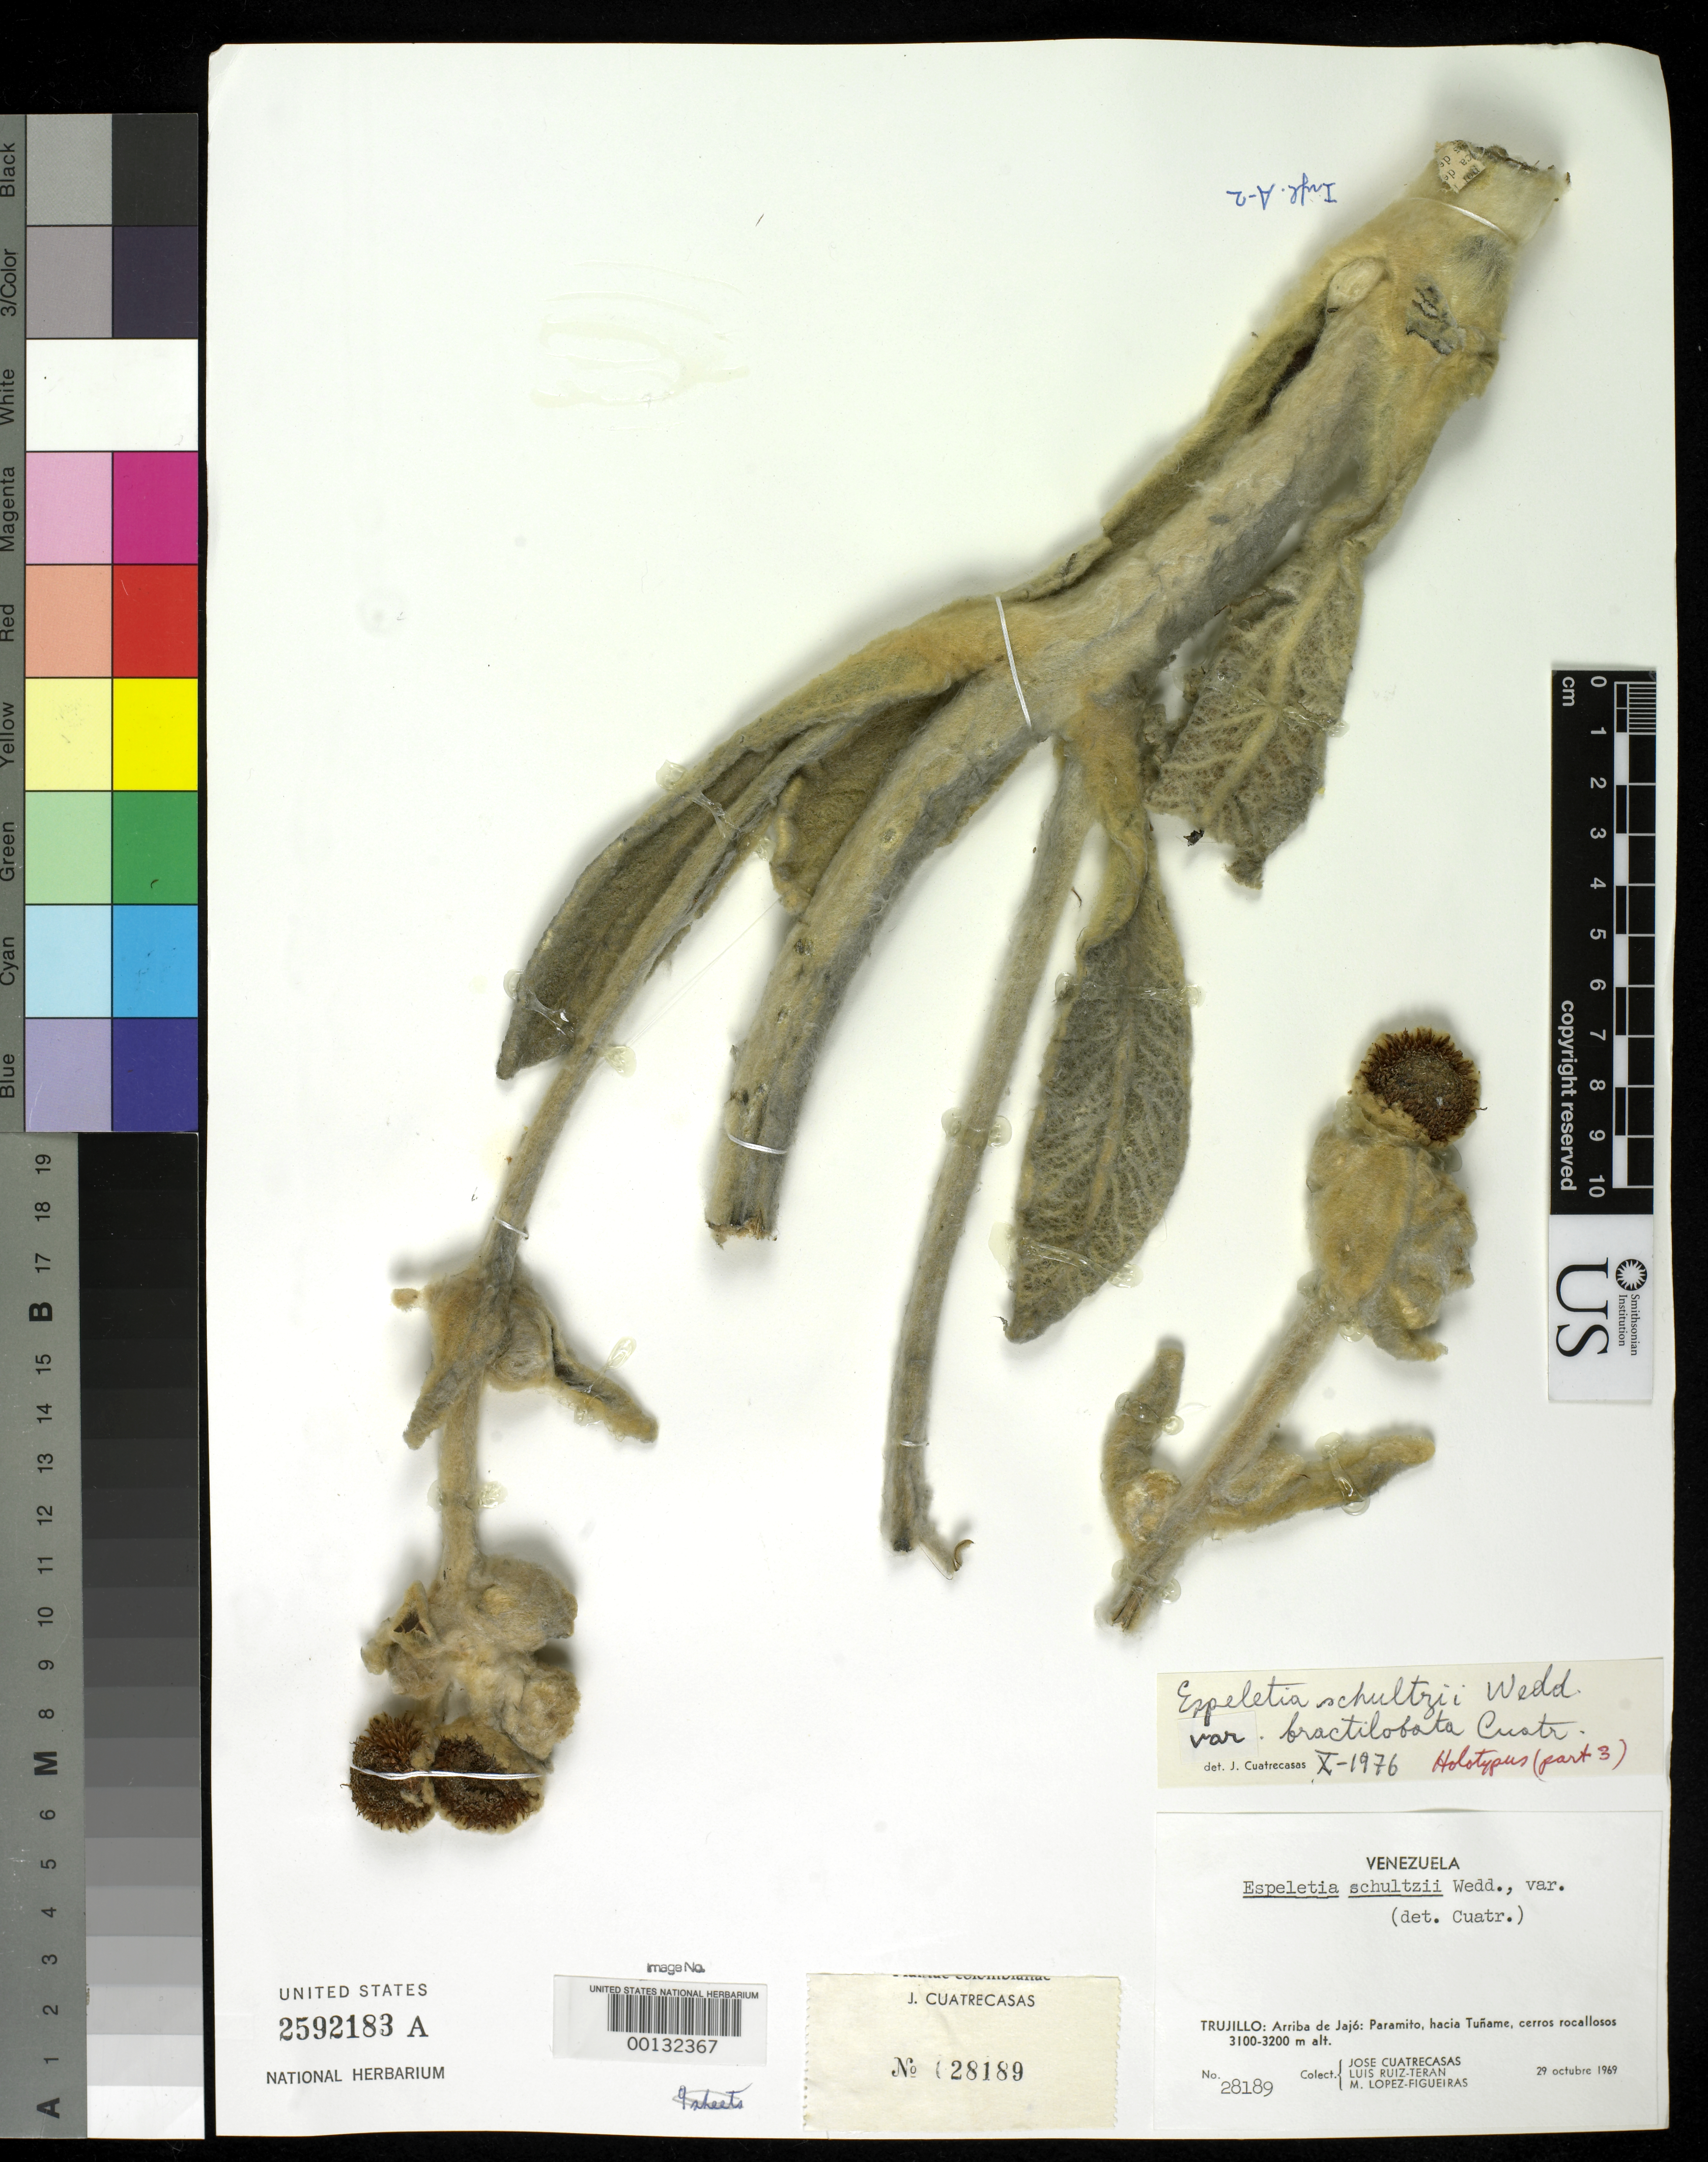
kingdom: Plantae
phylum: Tracheophyta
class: Magnoliopsida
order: Asterales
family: Asteraceae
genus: Espeletia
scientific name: Espeletia schultzii var. bractilobata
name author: Cuatrec.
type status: Holotype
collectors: J. Cuatrecasas, L. E. Ruíz-Terán & M. López Figueiras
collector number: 28189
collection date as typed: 29 Oct 1969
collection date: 1969-10-29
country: Venezuela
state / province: Trujillo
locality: Arriba de Jajo, Paramito, hacia Tuname, cerros rocallosos. [Above Jajo, Paramito, towards Tuname, rocky hills]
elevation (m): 3100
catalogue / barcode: US 2592183A